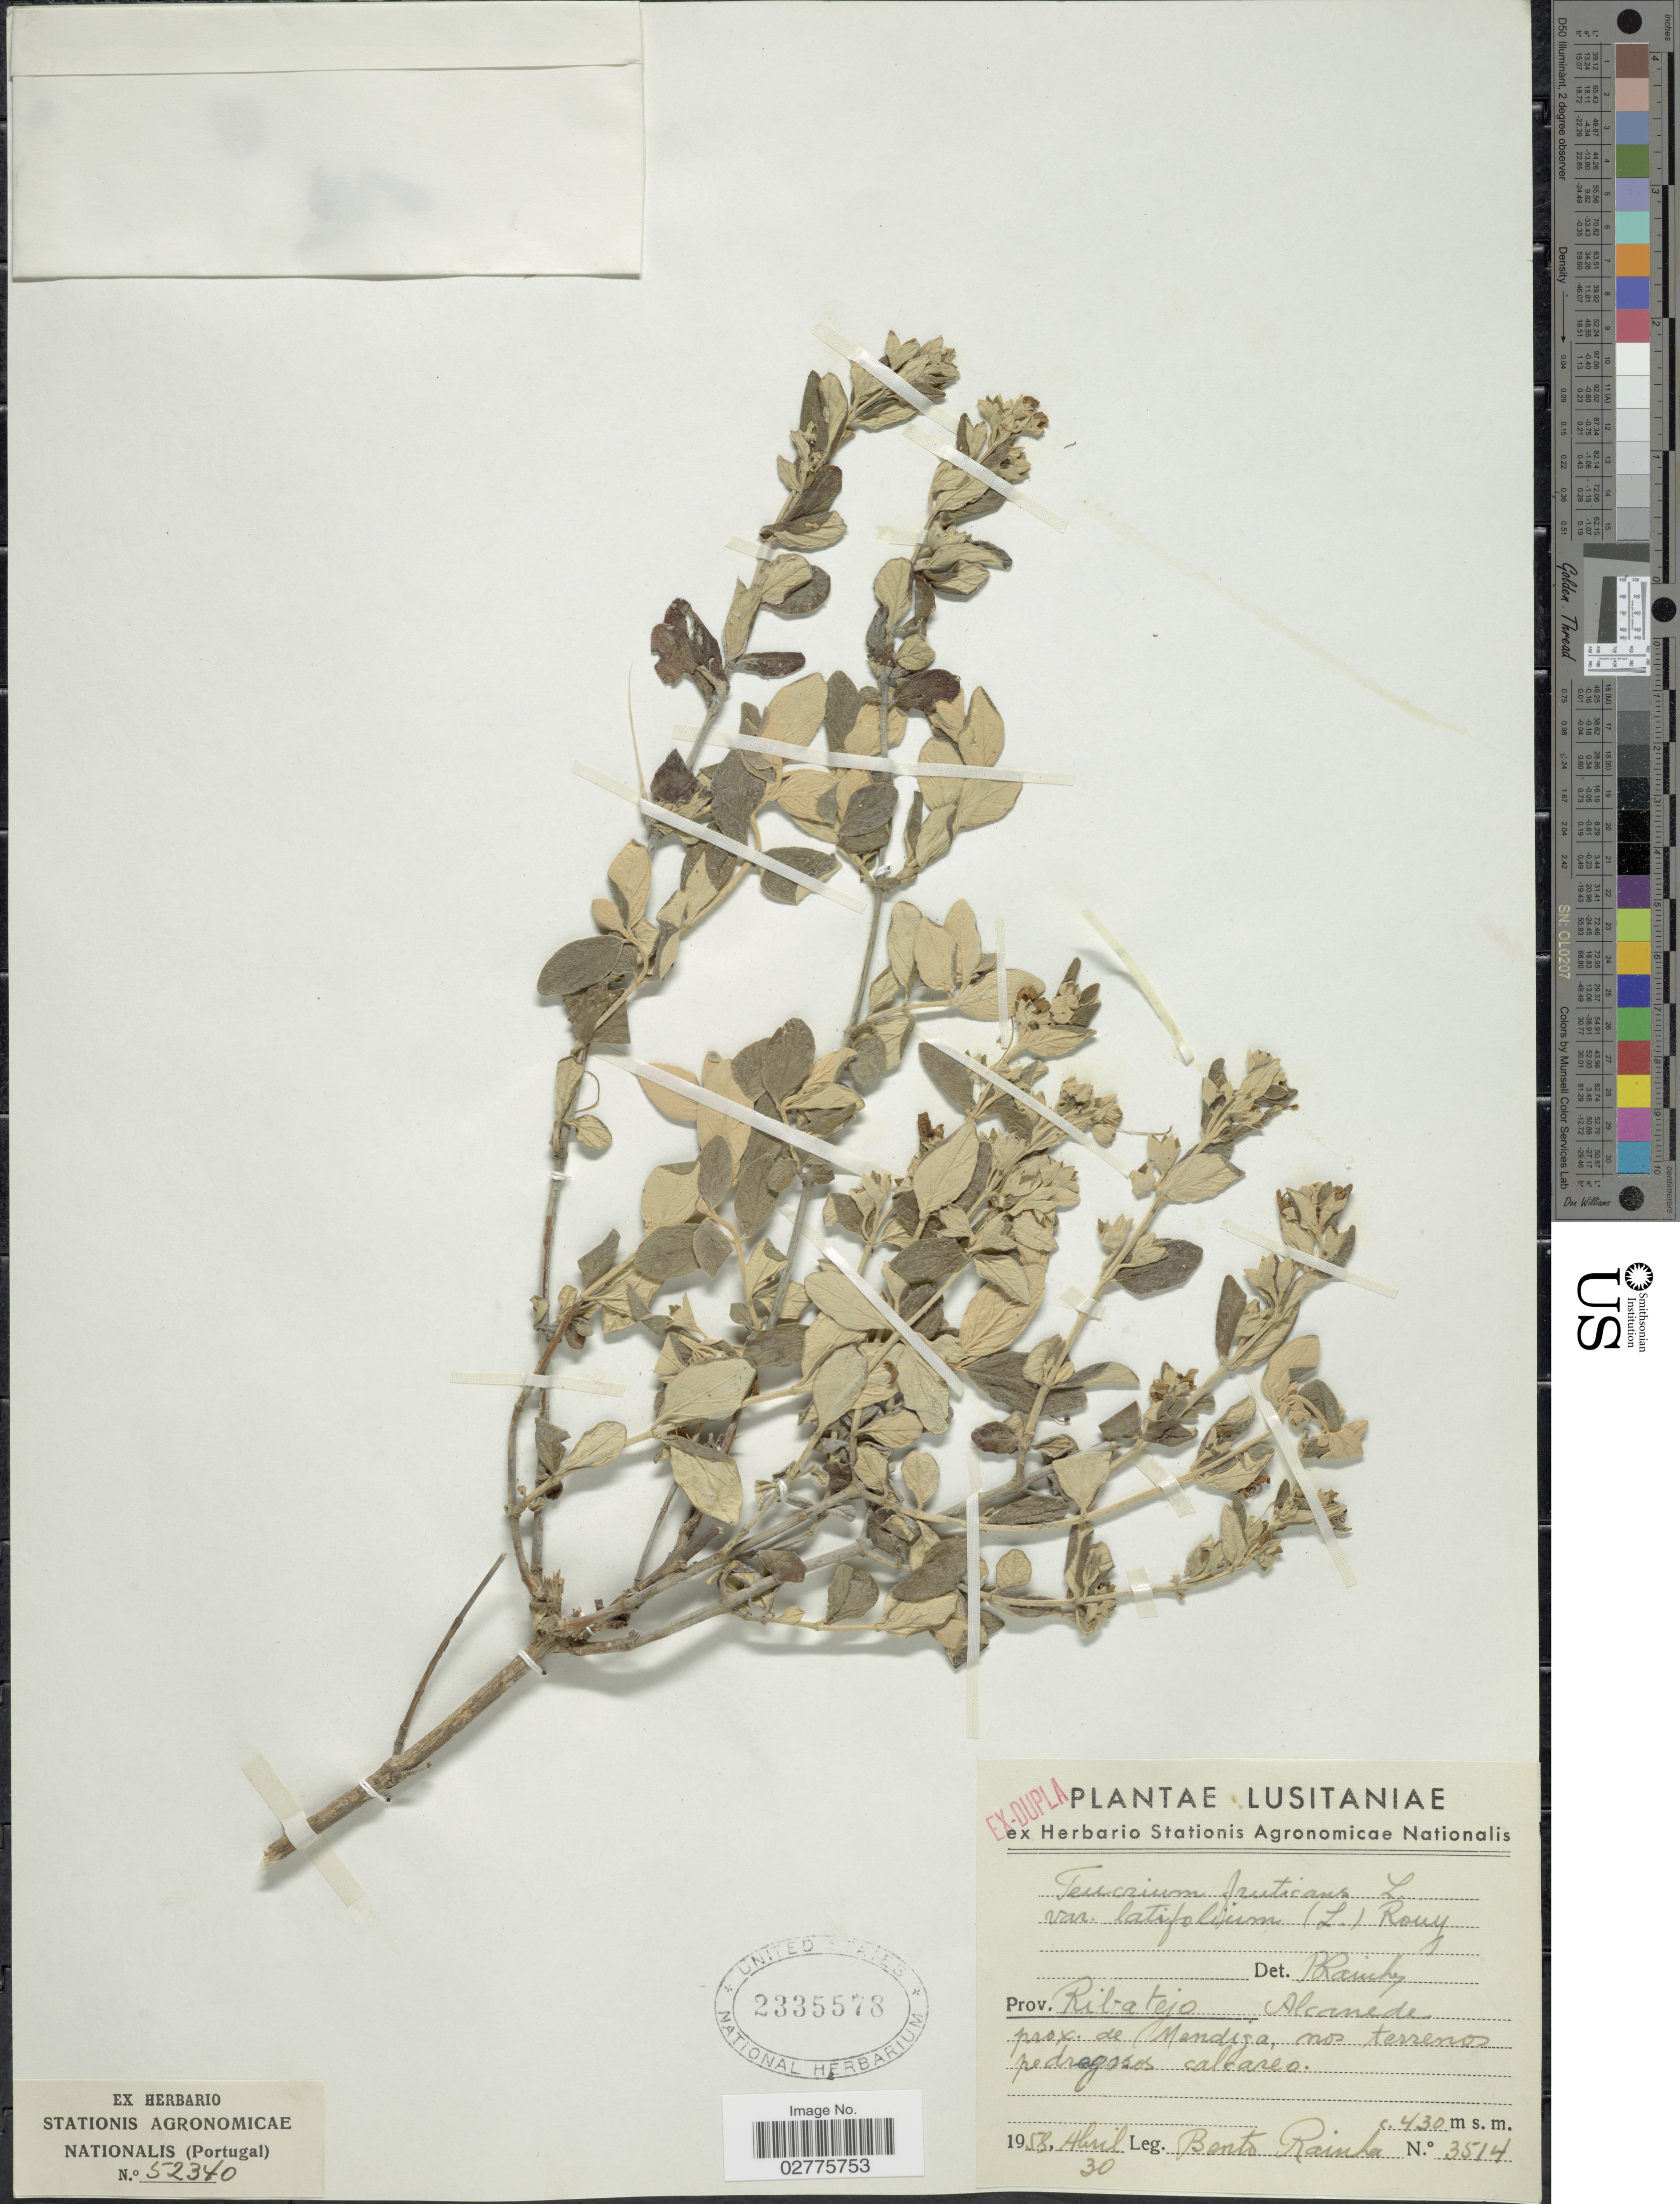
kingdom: Plantae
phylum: Tracheophyta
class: Magnoliopsida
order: Lamiales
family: Lamiaceae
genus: Teucrium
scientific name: Teucrium fruticans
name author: L.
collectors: B. Rainha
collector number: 3514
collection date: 1958-04-30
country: Portugal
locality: Lusitaniae, Prov. Ribatejo, Alcanede prox. de Mendiza, nos terrenos pedrogosos calcareo. [interpreted]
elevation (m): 430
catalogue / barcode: US 2335578